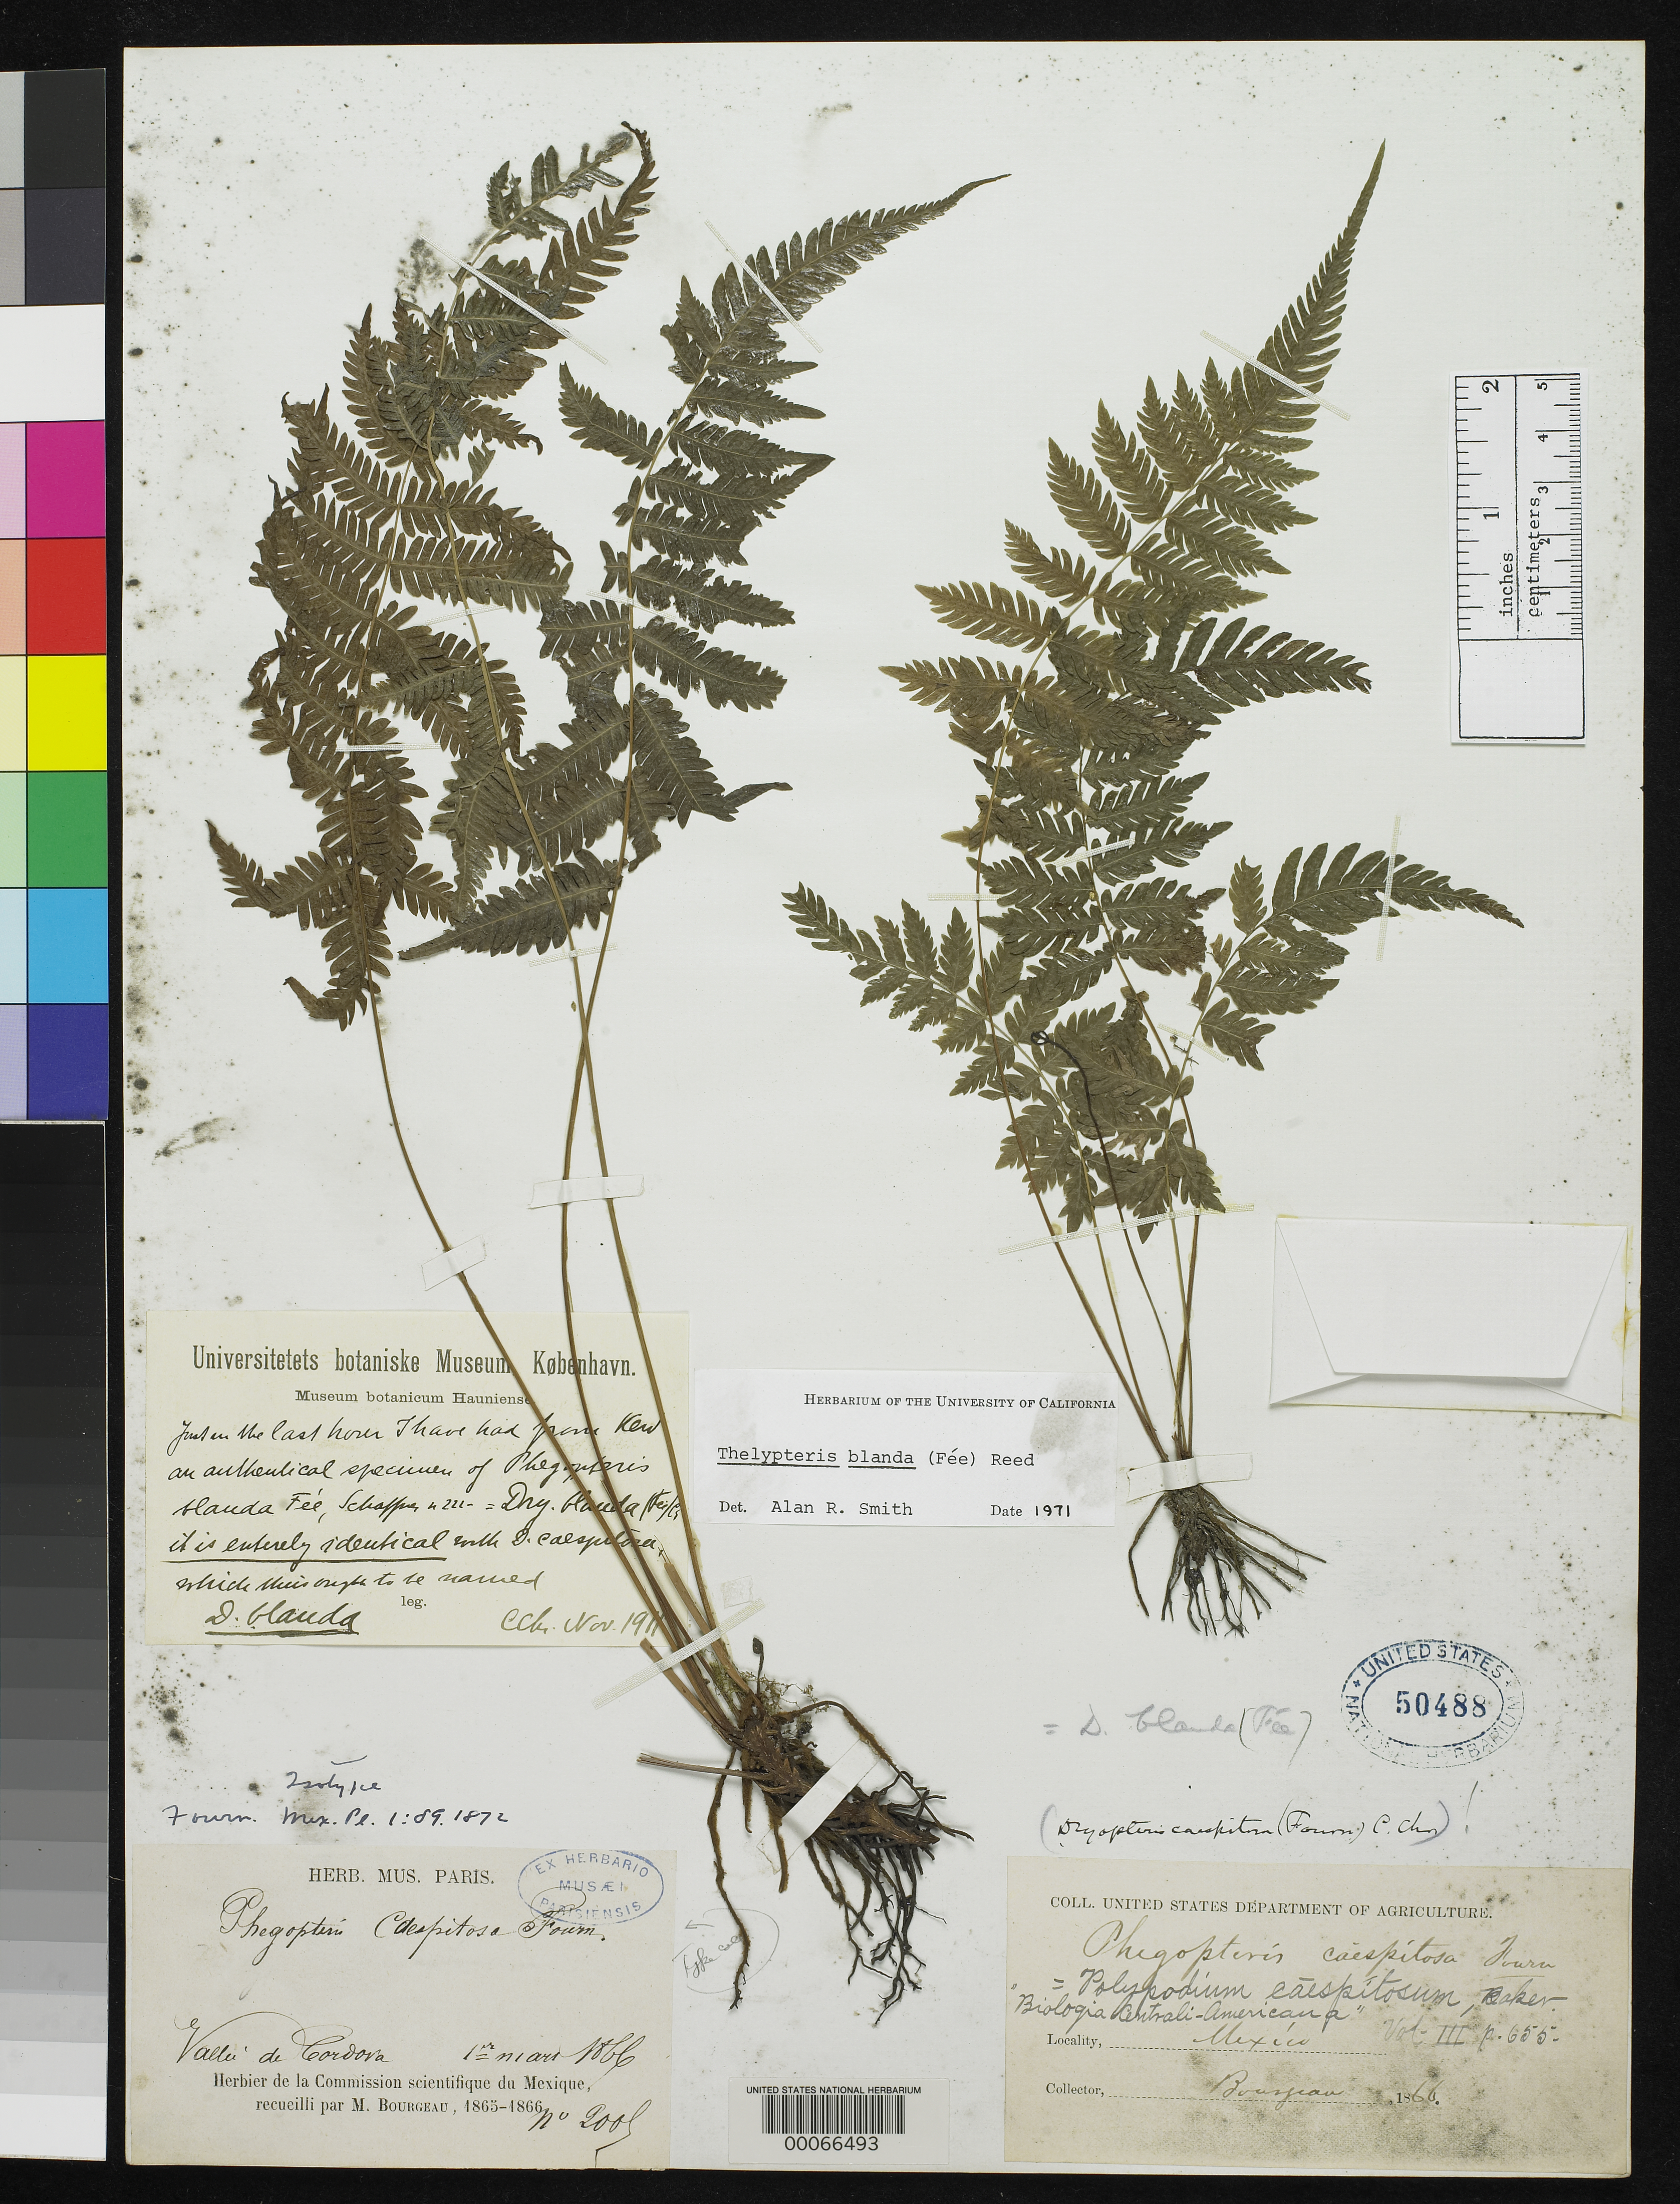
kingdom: Plantae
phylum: Tracheophyta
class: Polypodiopsida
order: Polypodiales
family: Thelypteridaceae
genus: Phegopteris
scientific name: Phegopteris caespitosa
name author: E. Fourn.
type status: Type Collection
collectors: E. Bourgeau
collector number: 2005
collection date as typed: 1866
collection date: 1866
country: Mexico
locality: Valle de Cordova.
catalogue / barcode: US 50488